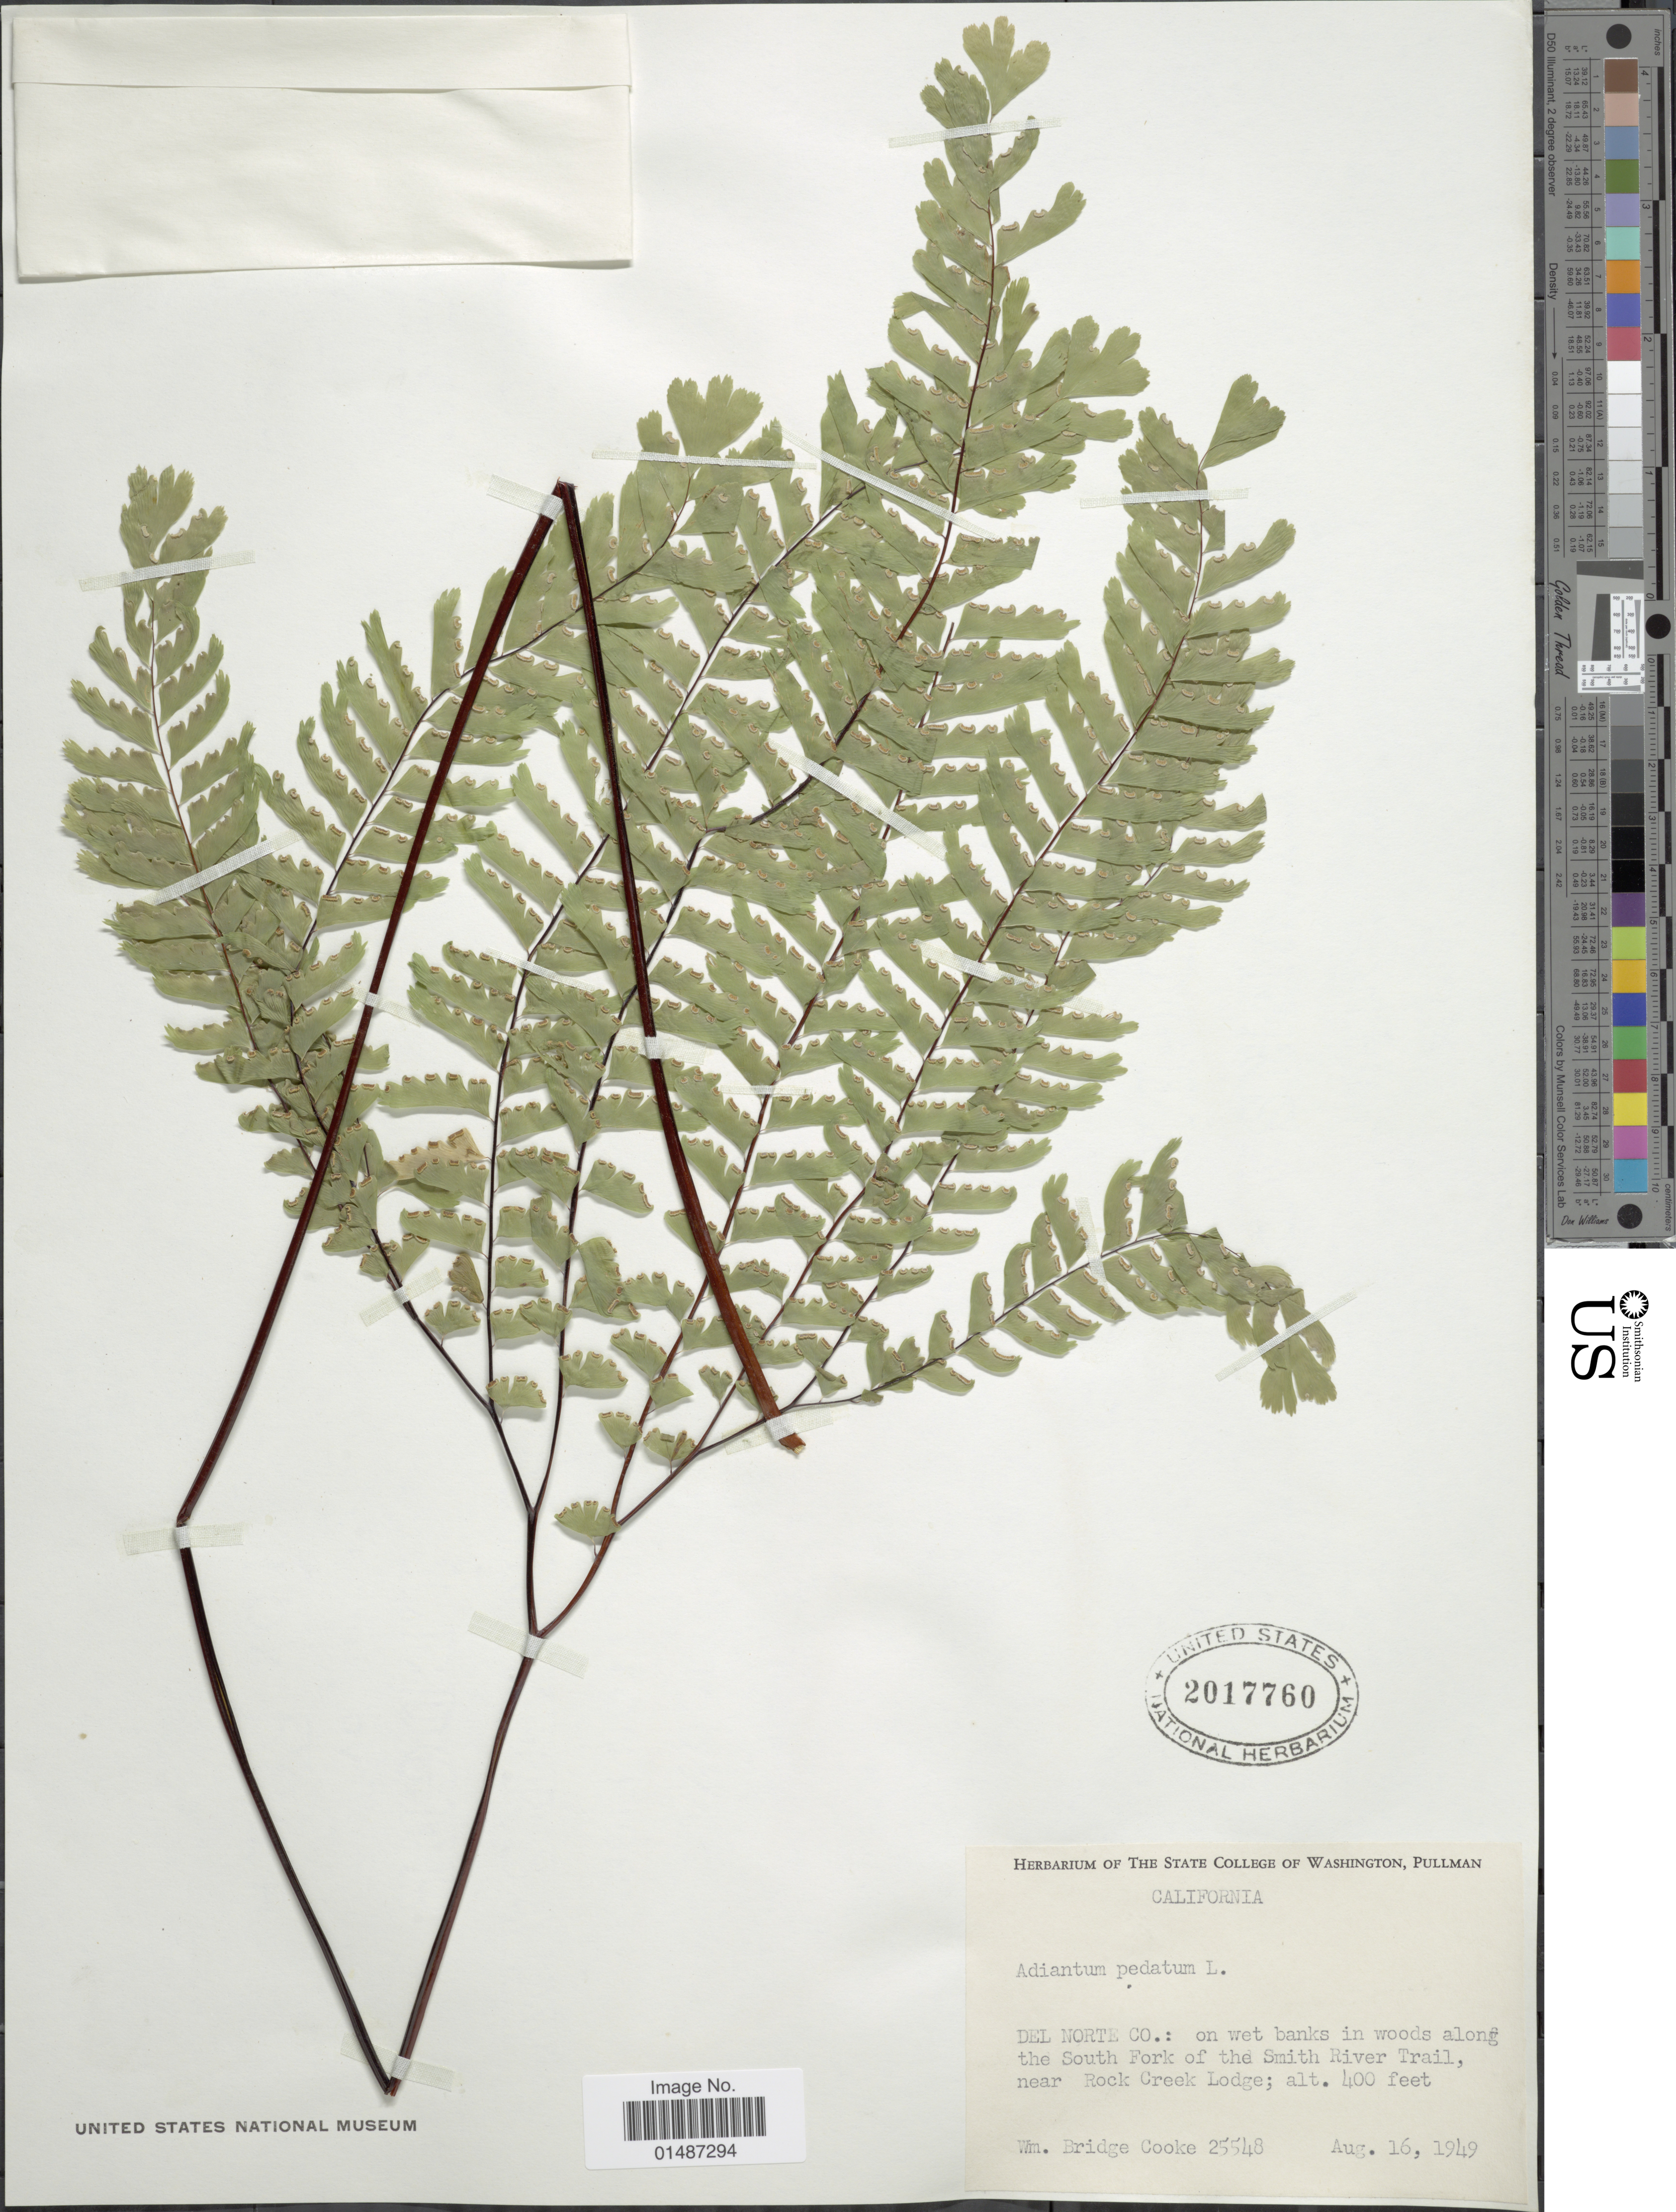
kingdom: Plantae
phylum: Tracheophyta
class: Polypodiopsida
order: Polypodiales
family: Pteridaceae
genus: Adiantum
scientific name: Adiantum pedatum subsp. aleuticum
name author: (Rupr.) Calder & Roy L. Taylor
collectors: W. B. Cooke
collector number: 25548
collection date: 1949-08-16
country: United States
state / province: California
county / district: Del Norte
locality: Del Norte Co.: on wet banks in woods along the South Fork of the Smith River Trail, near Rock Creek Lodge.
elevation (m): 122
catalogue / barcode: US 2017760